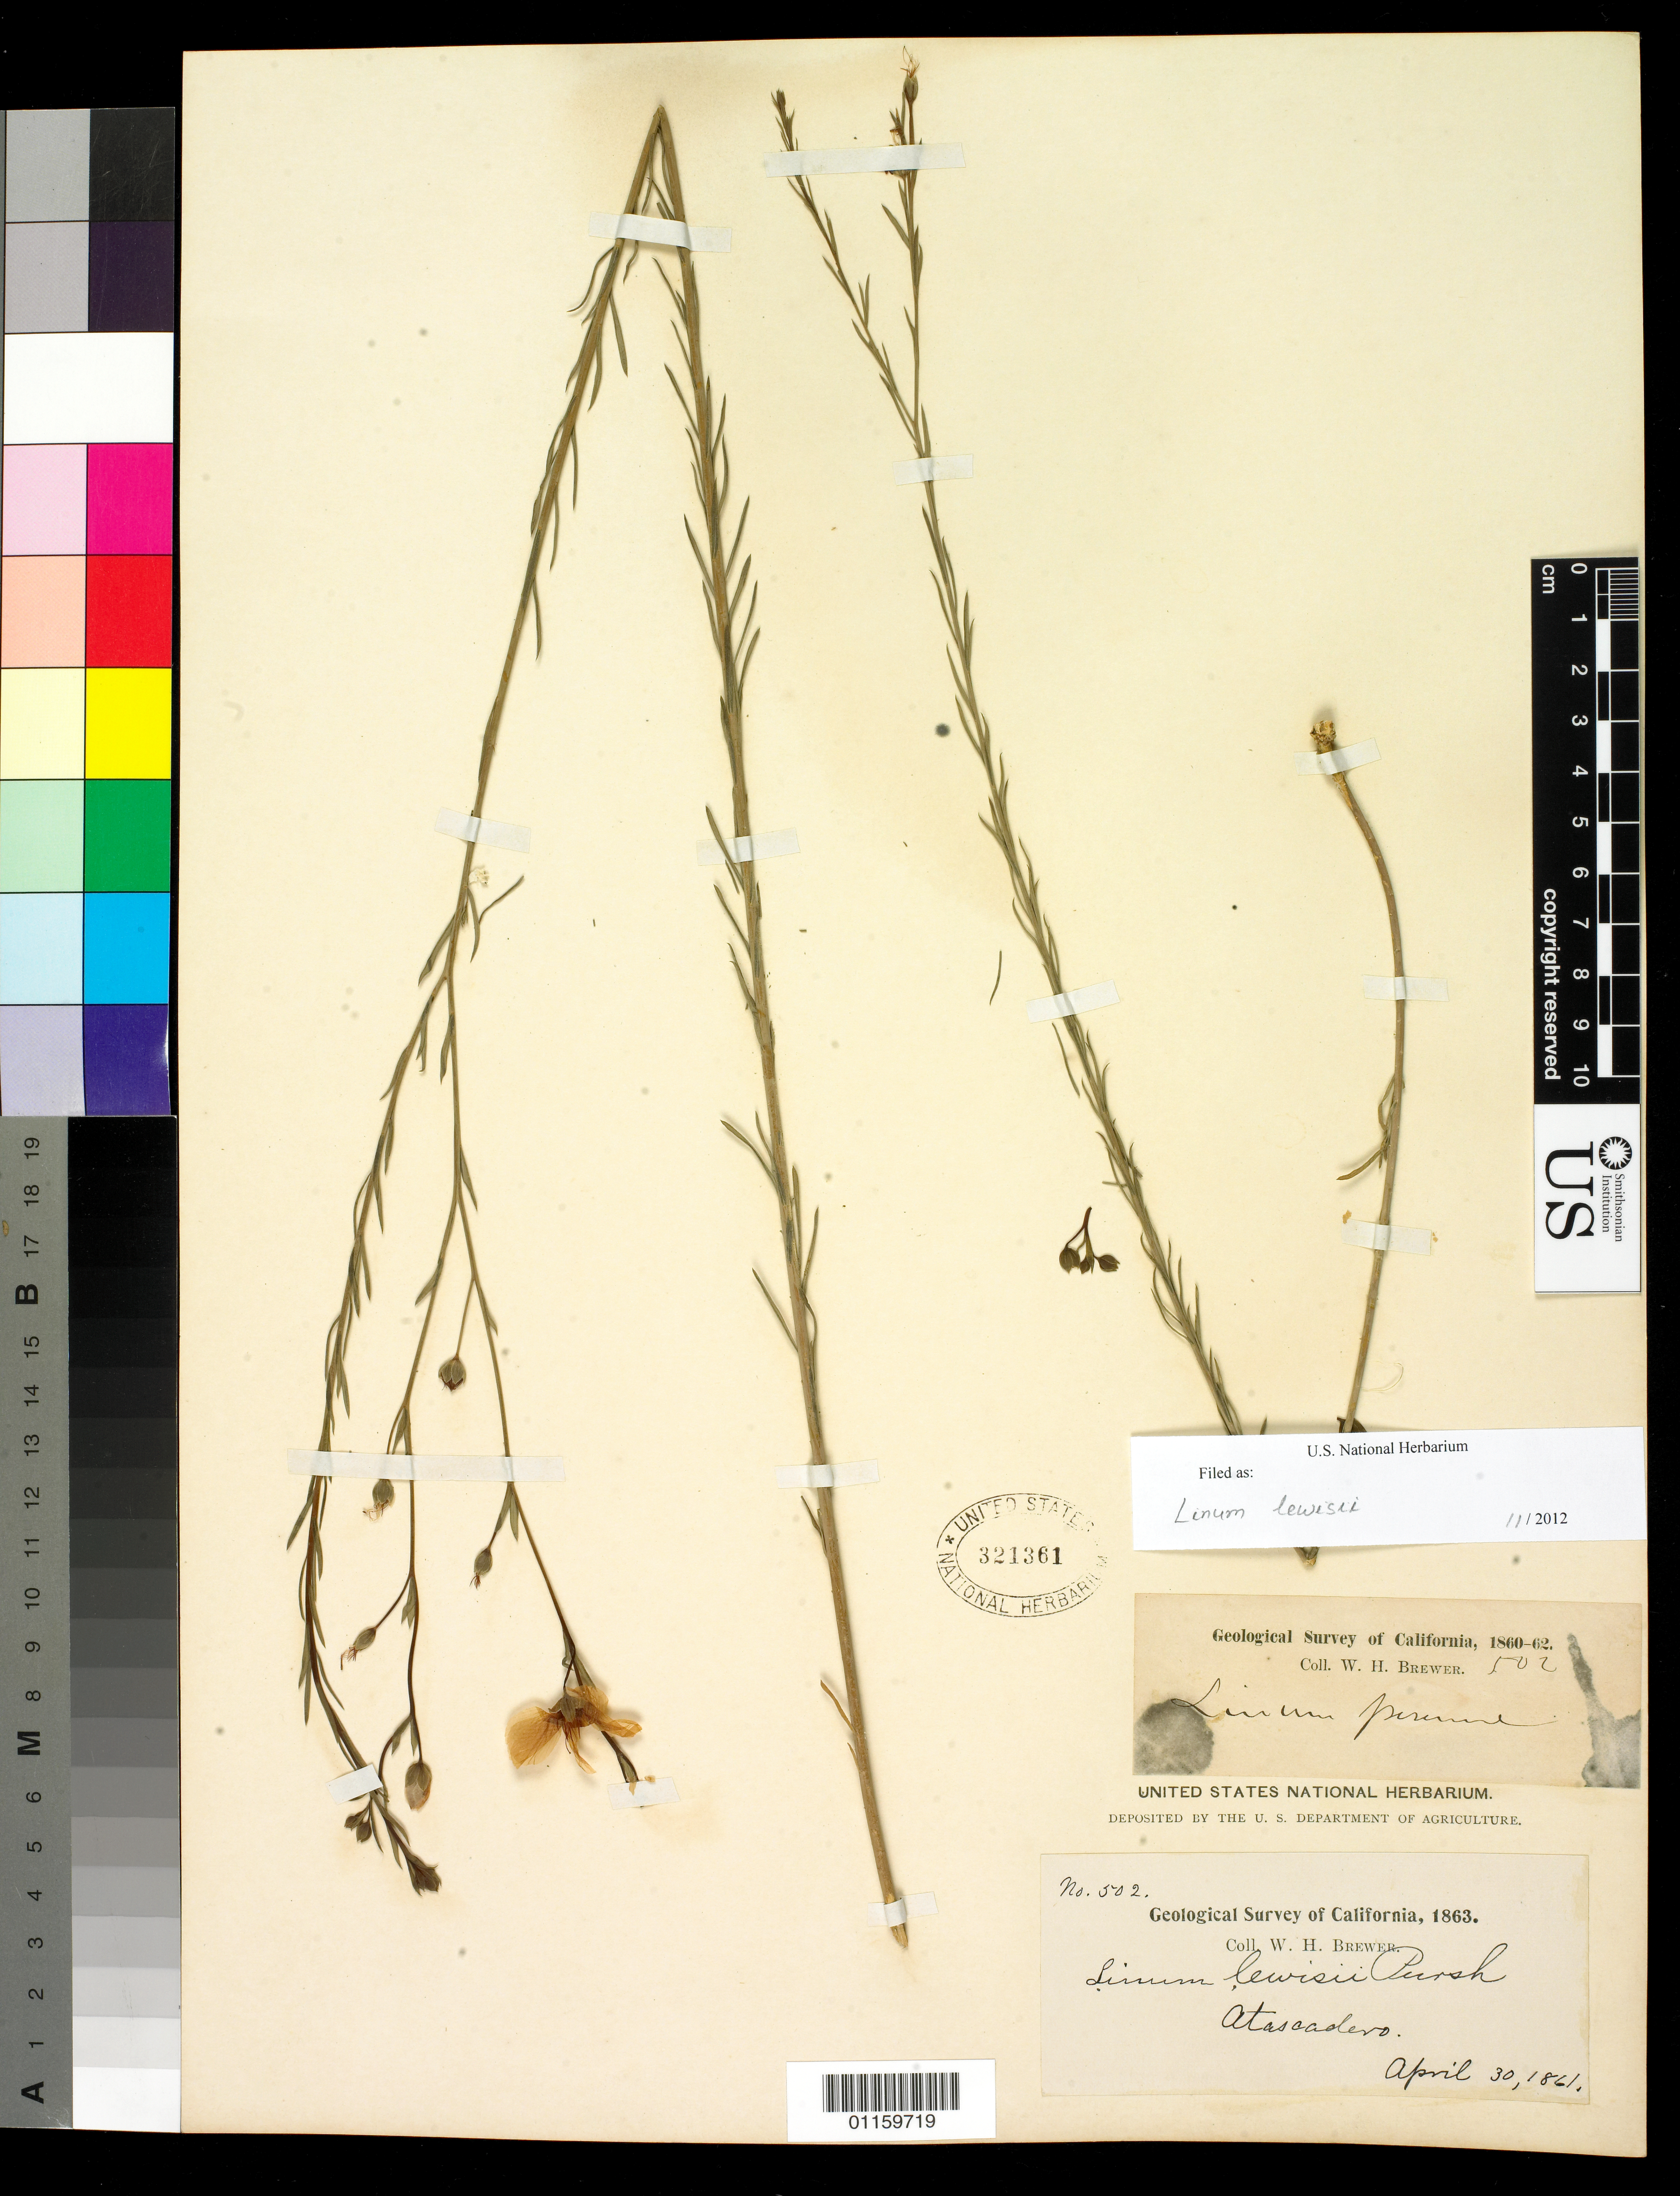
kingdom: Plantae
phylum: Tracheophyta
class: Magnoliopsida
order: Malpighiales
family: Linaceae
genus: Linum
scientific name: Linum lewisii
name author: Pursh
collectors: W. H. Brewer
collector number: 502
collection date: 1861-04-30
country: United States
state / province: California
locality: Atascadero.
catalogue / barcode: US 321361